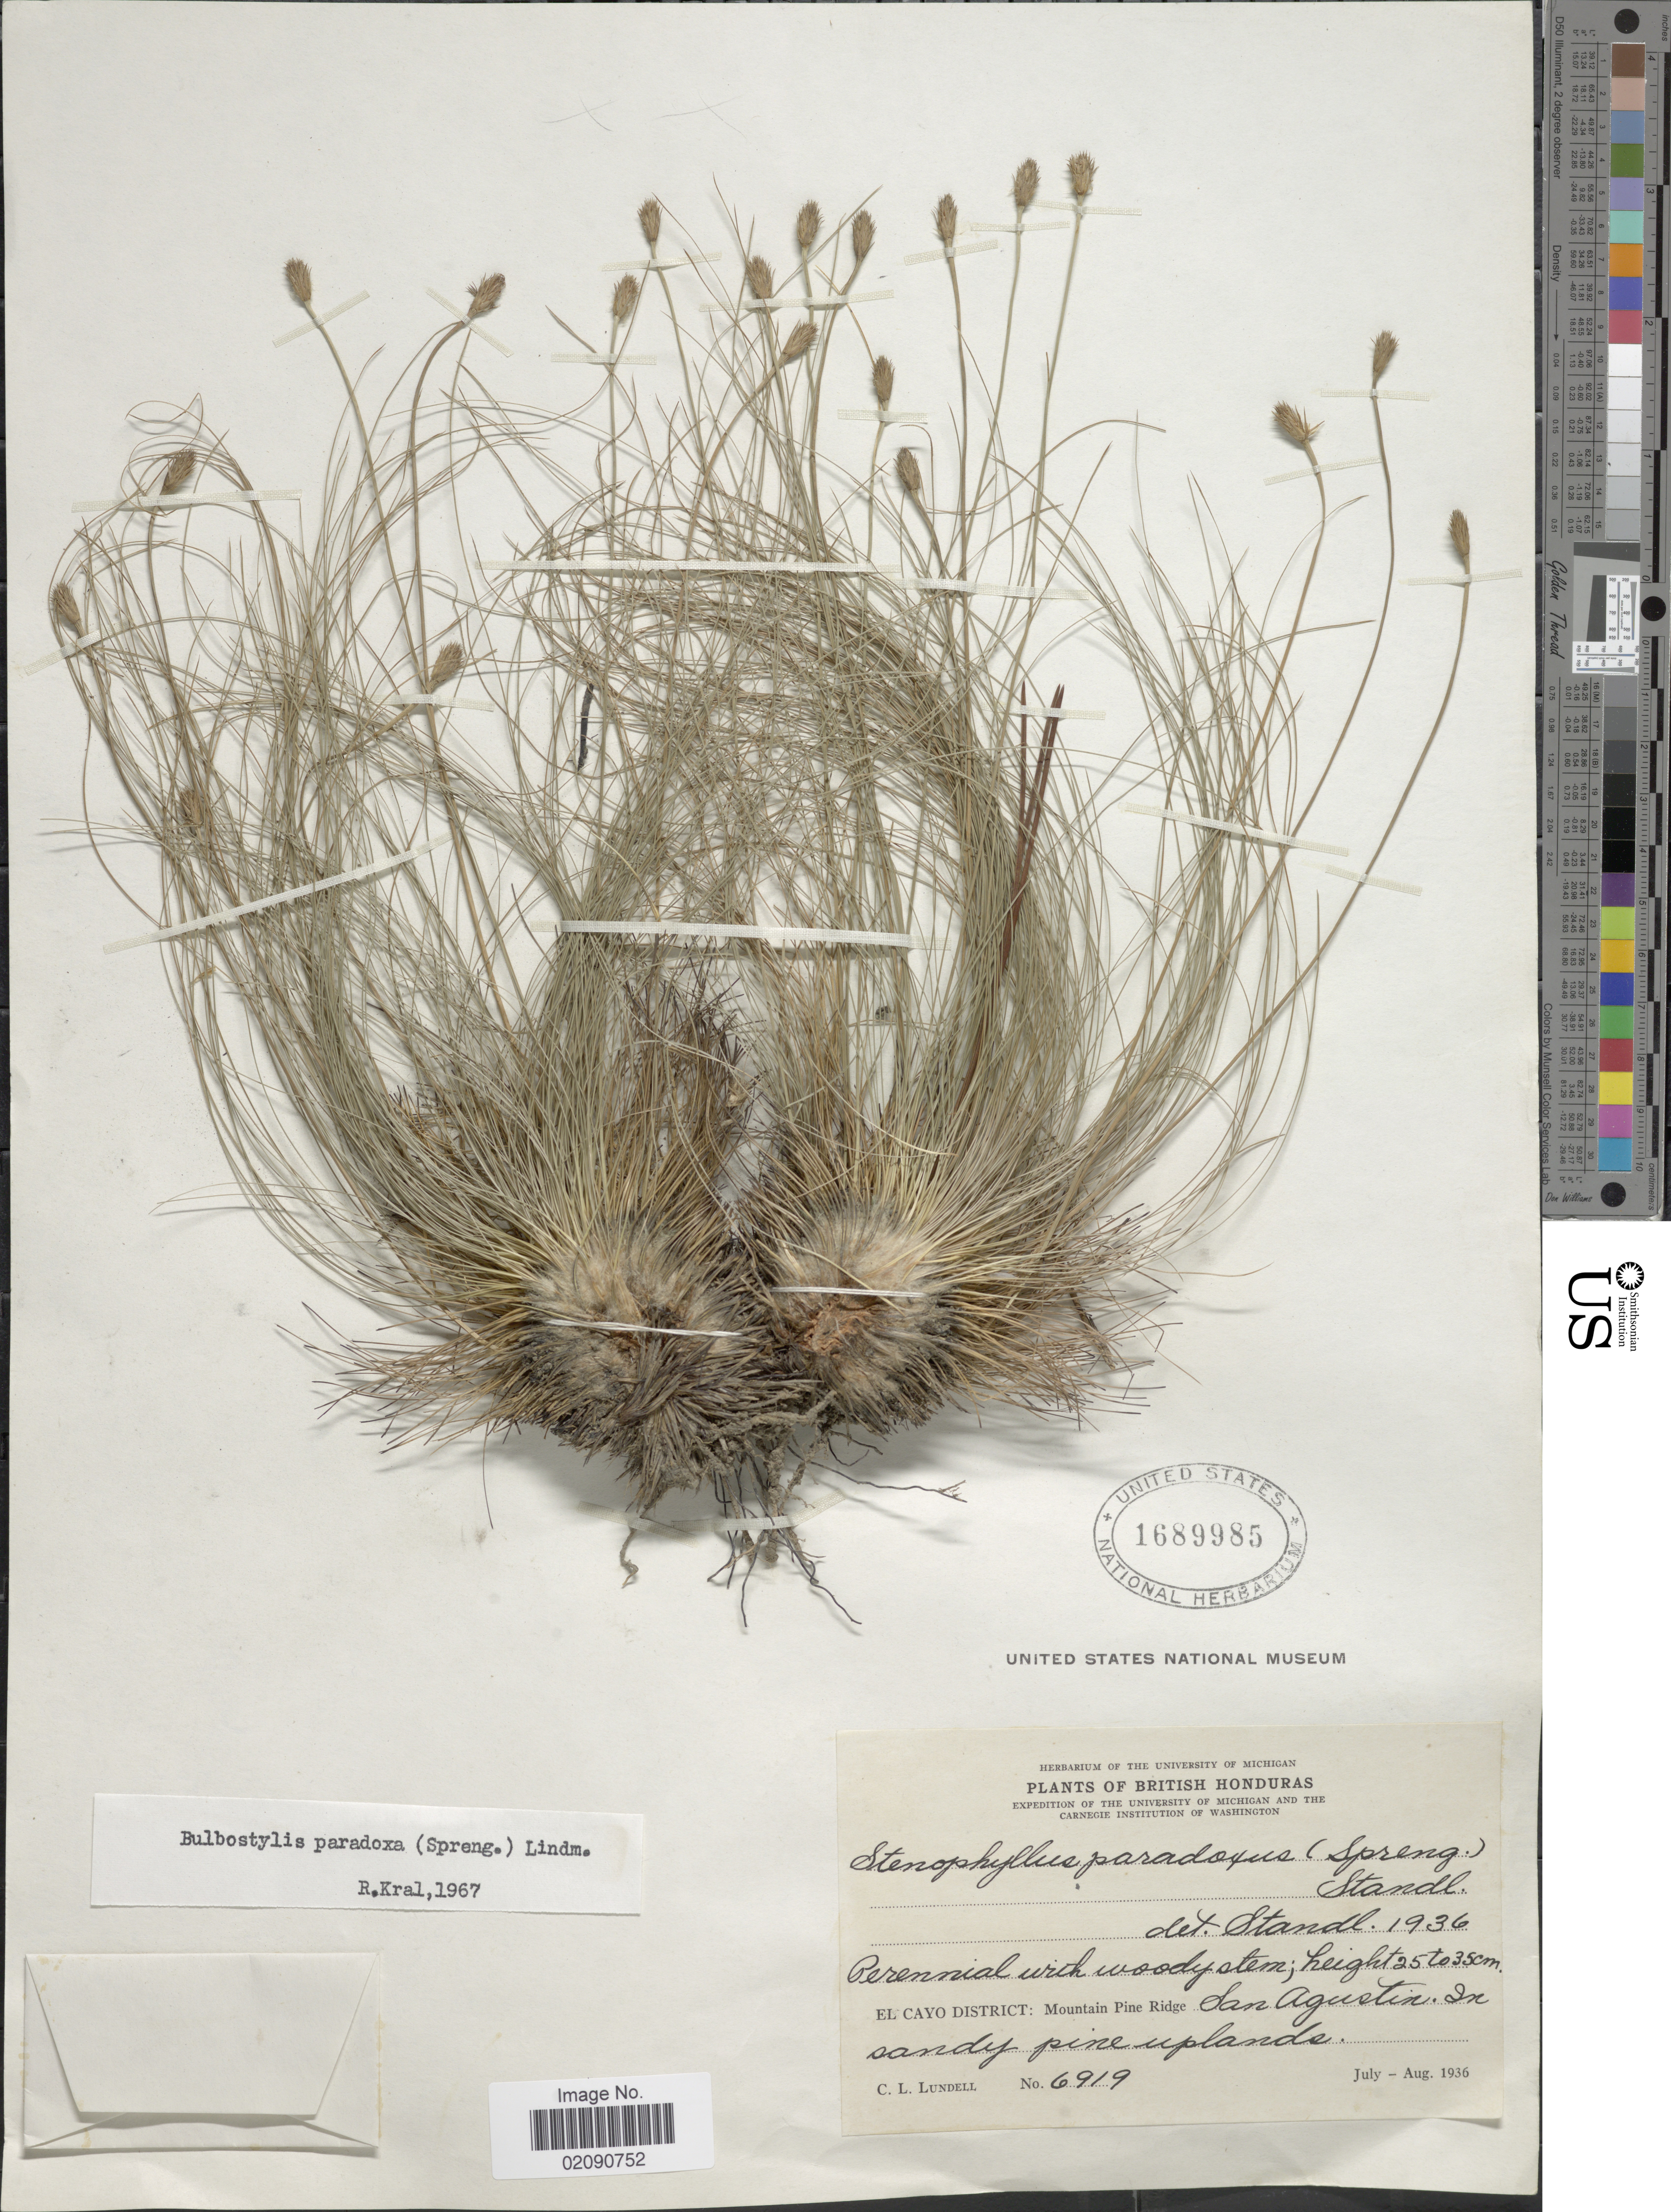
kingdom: Plantae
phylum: Tracheophyta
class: Liliopsida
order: Poales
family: Cyperaceae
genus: Bulbostylis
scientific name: Bulbostylis paradoxa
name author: (Spreng.) Lindm.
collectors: C. L. Lundell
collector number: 6919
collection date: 1936-07/1936-08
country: Belize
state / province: Cayo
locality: British Honduras. El Cayo District: Mountain Pine Ridge: San Agustin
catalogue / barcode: US 1689985